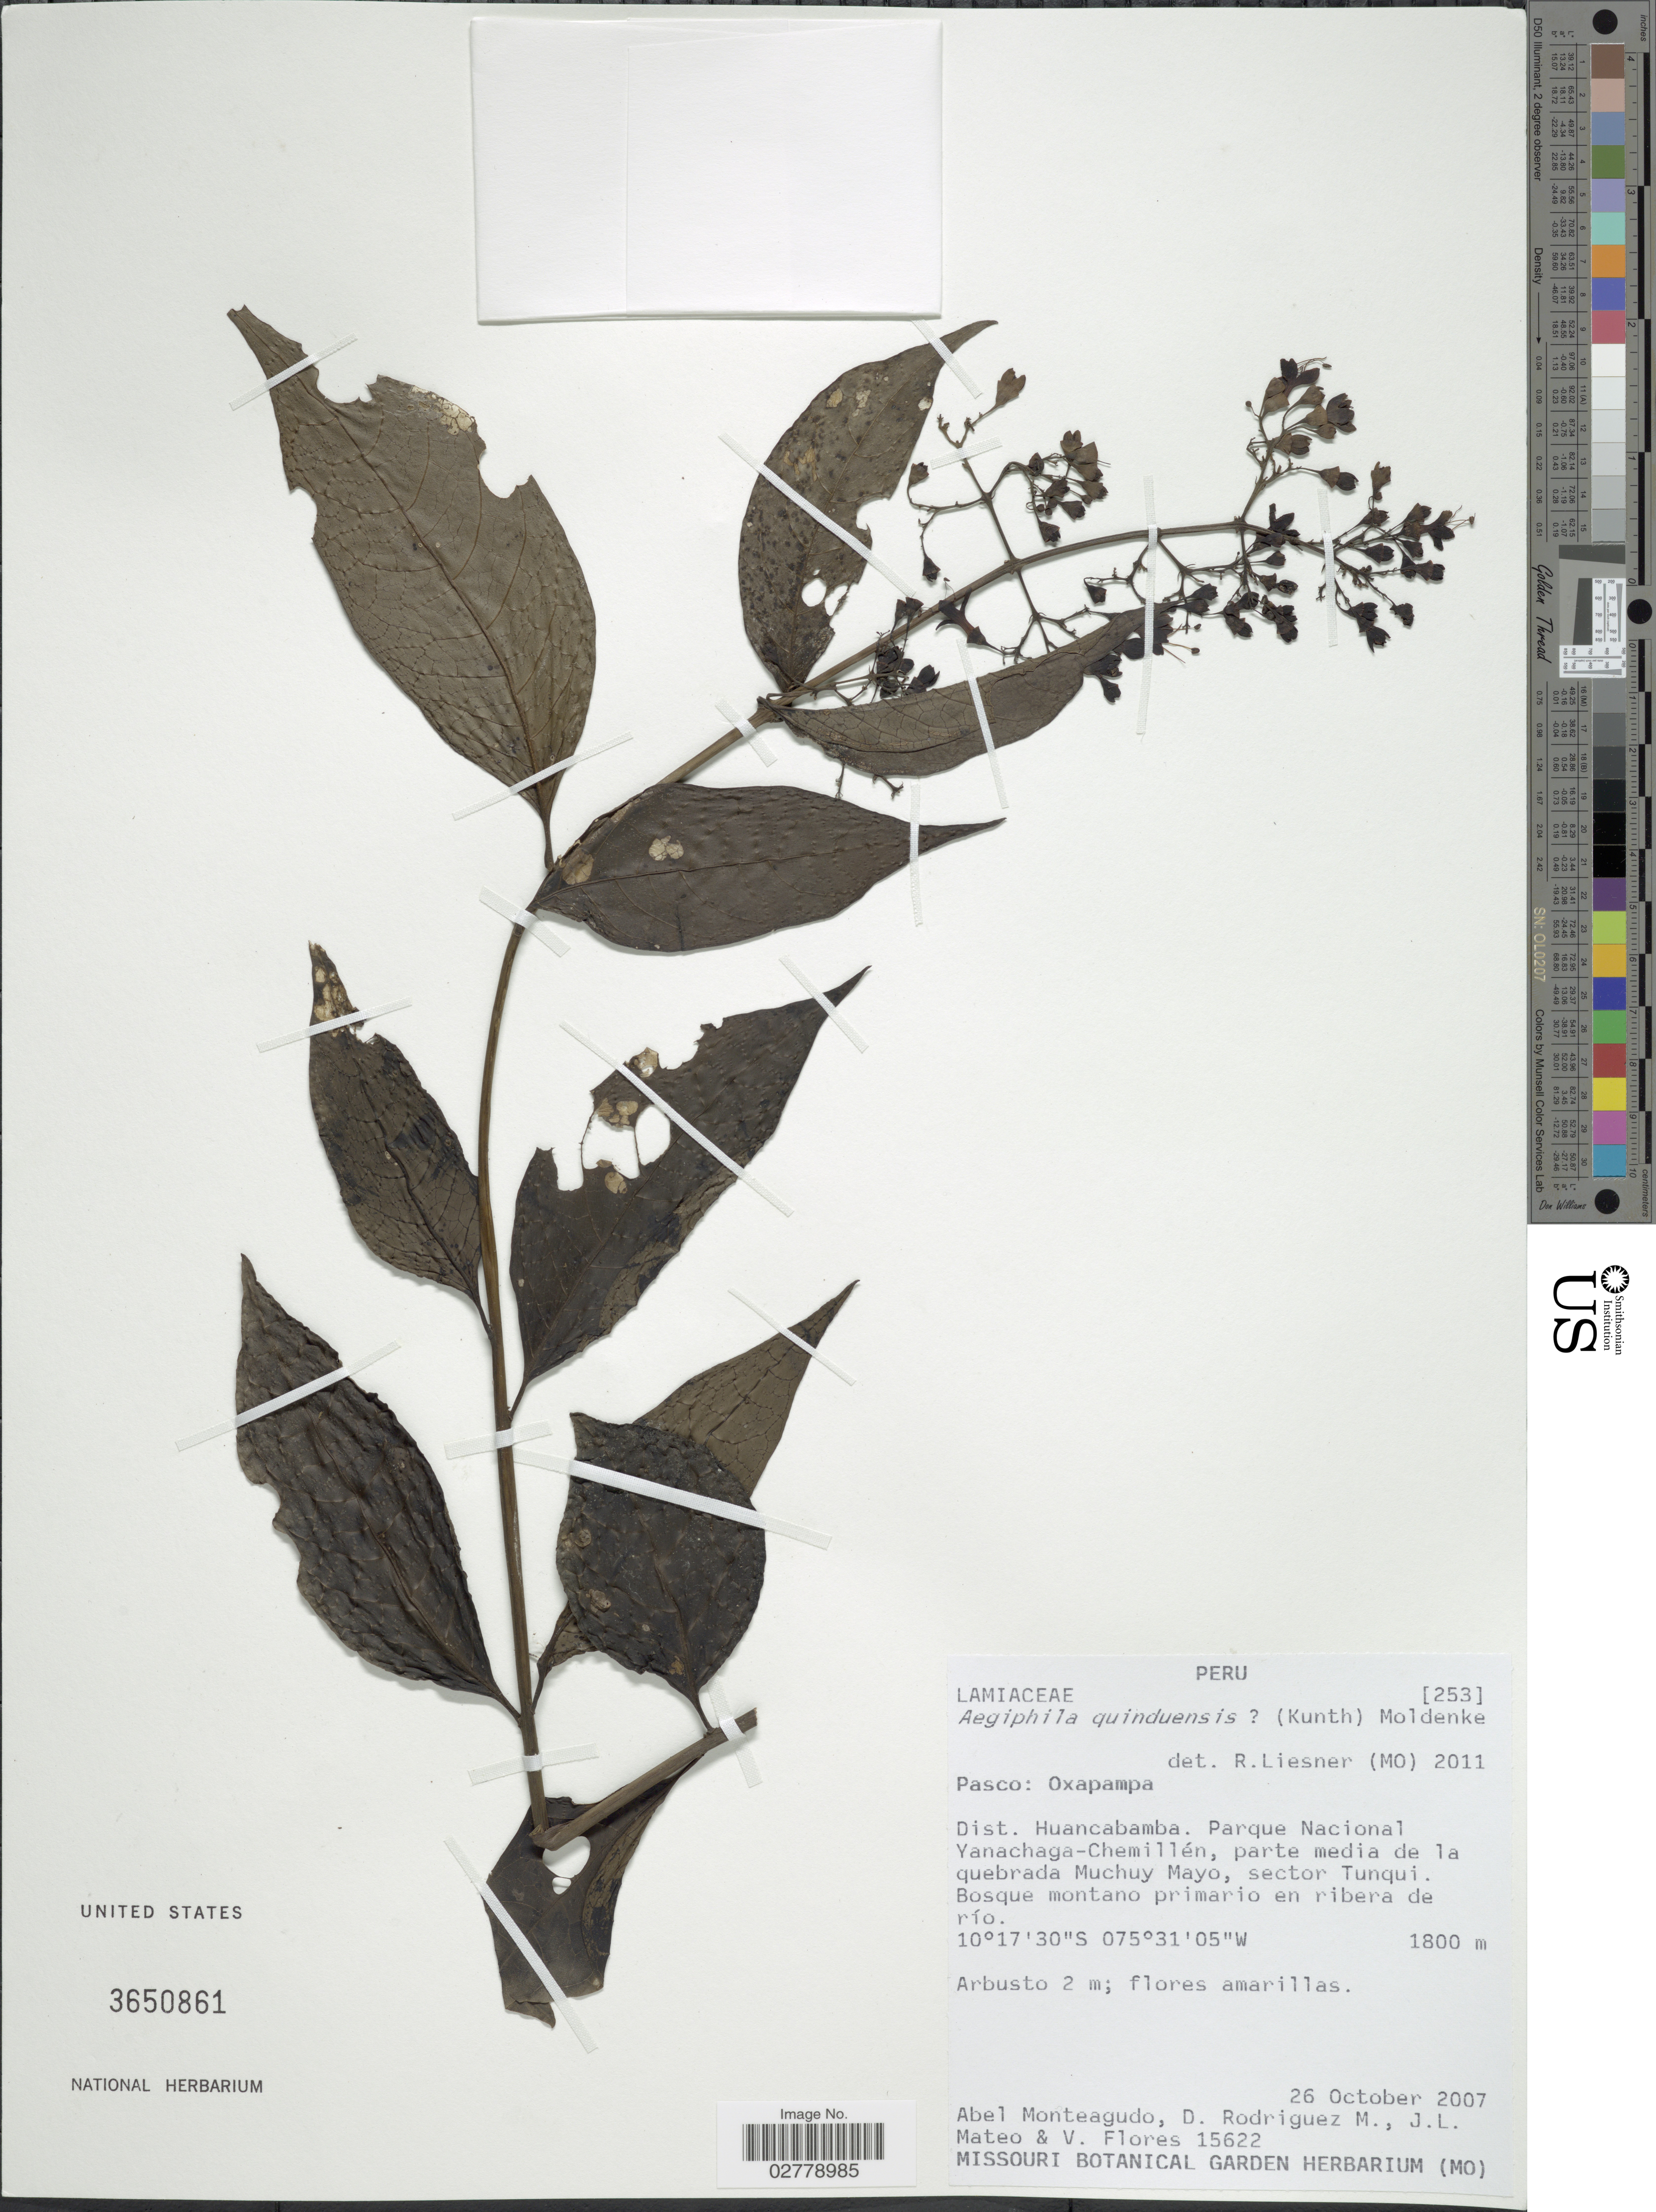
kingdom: Plantae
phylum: Tracheophyta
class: Magnoliopsida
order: Lamiales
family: Lamiaceae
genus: Aegiphila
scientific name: Aegiphila quinduensis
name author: (Kunth) Moldenke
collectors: A. Monteagudo, D. Rodriguez, J. Mateo & V. Flores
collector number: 15622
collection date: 2007-10-26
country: Peru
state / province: Pasco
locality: Oxapampa. Dist. Huancabamba. Parque Nacional Yanachaga-Chemillén, parte media de la quebrada Muchuy Mayo, sector Tunqui.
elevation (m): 1800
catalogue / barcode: US 3650861